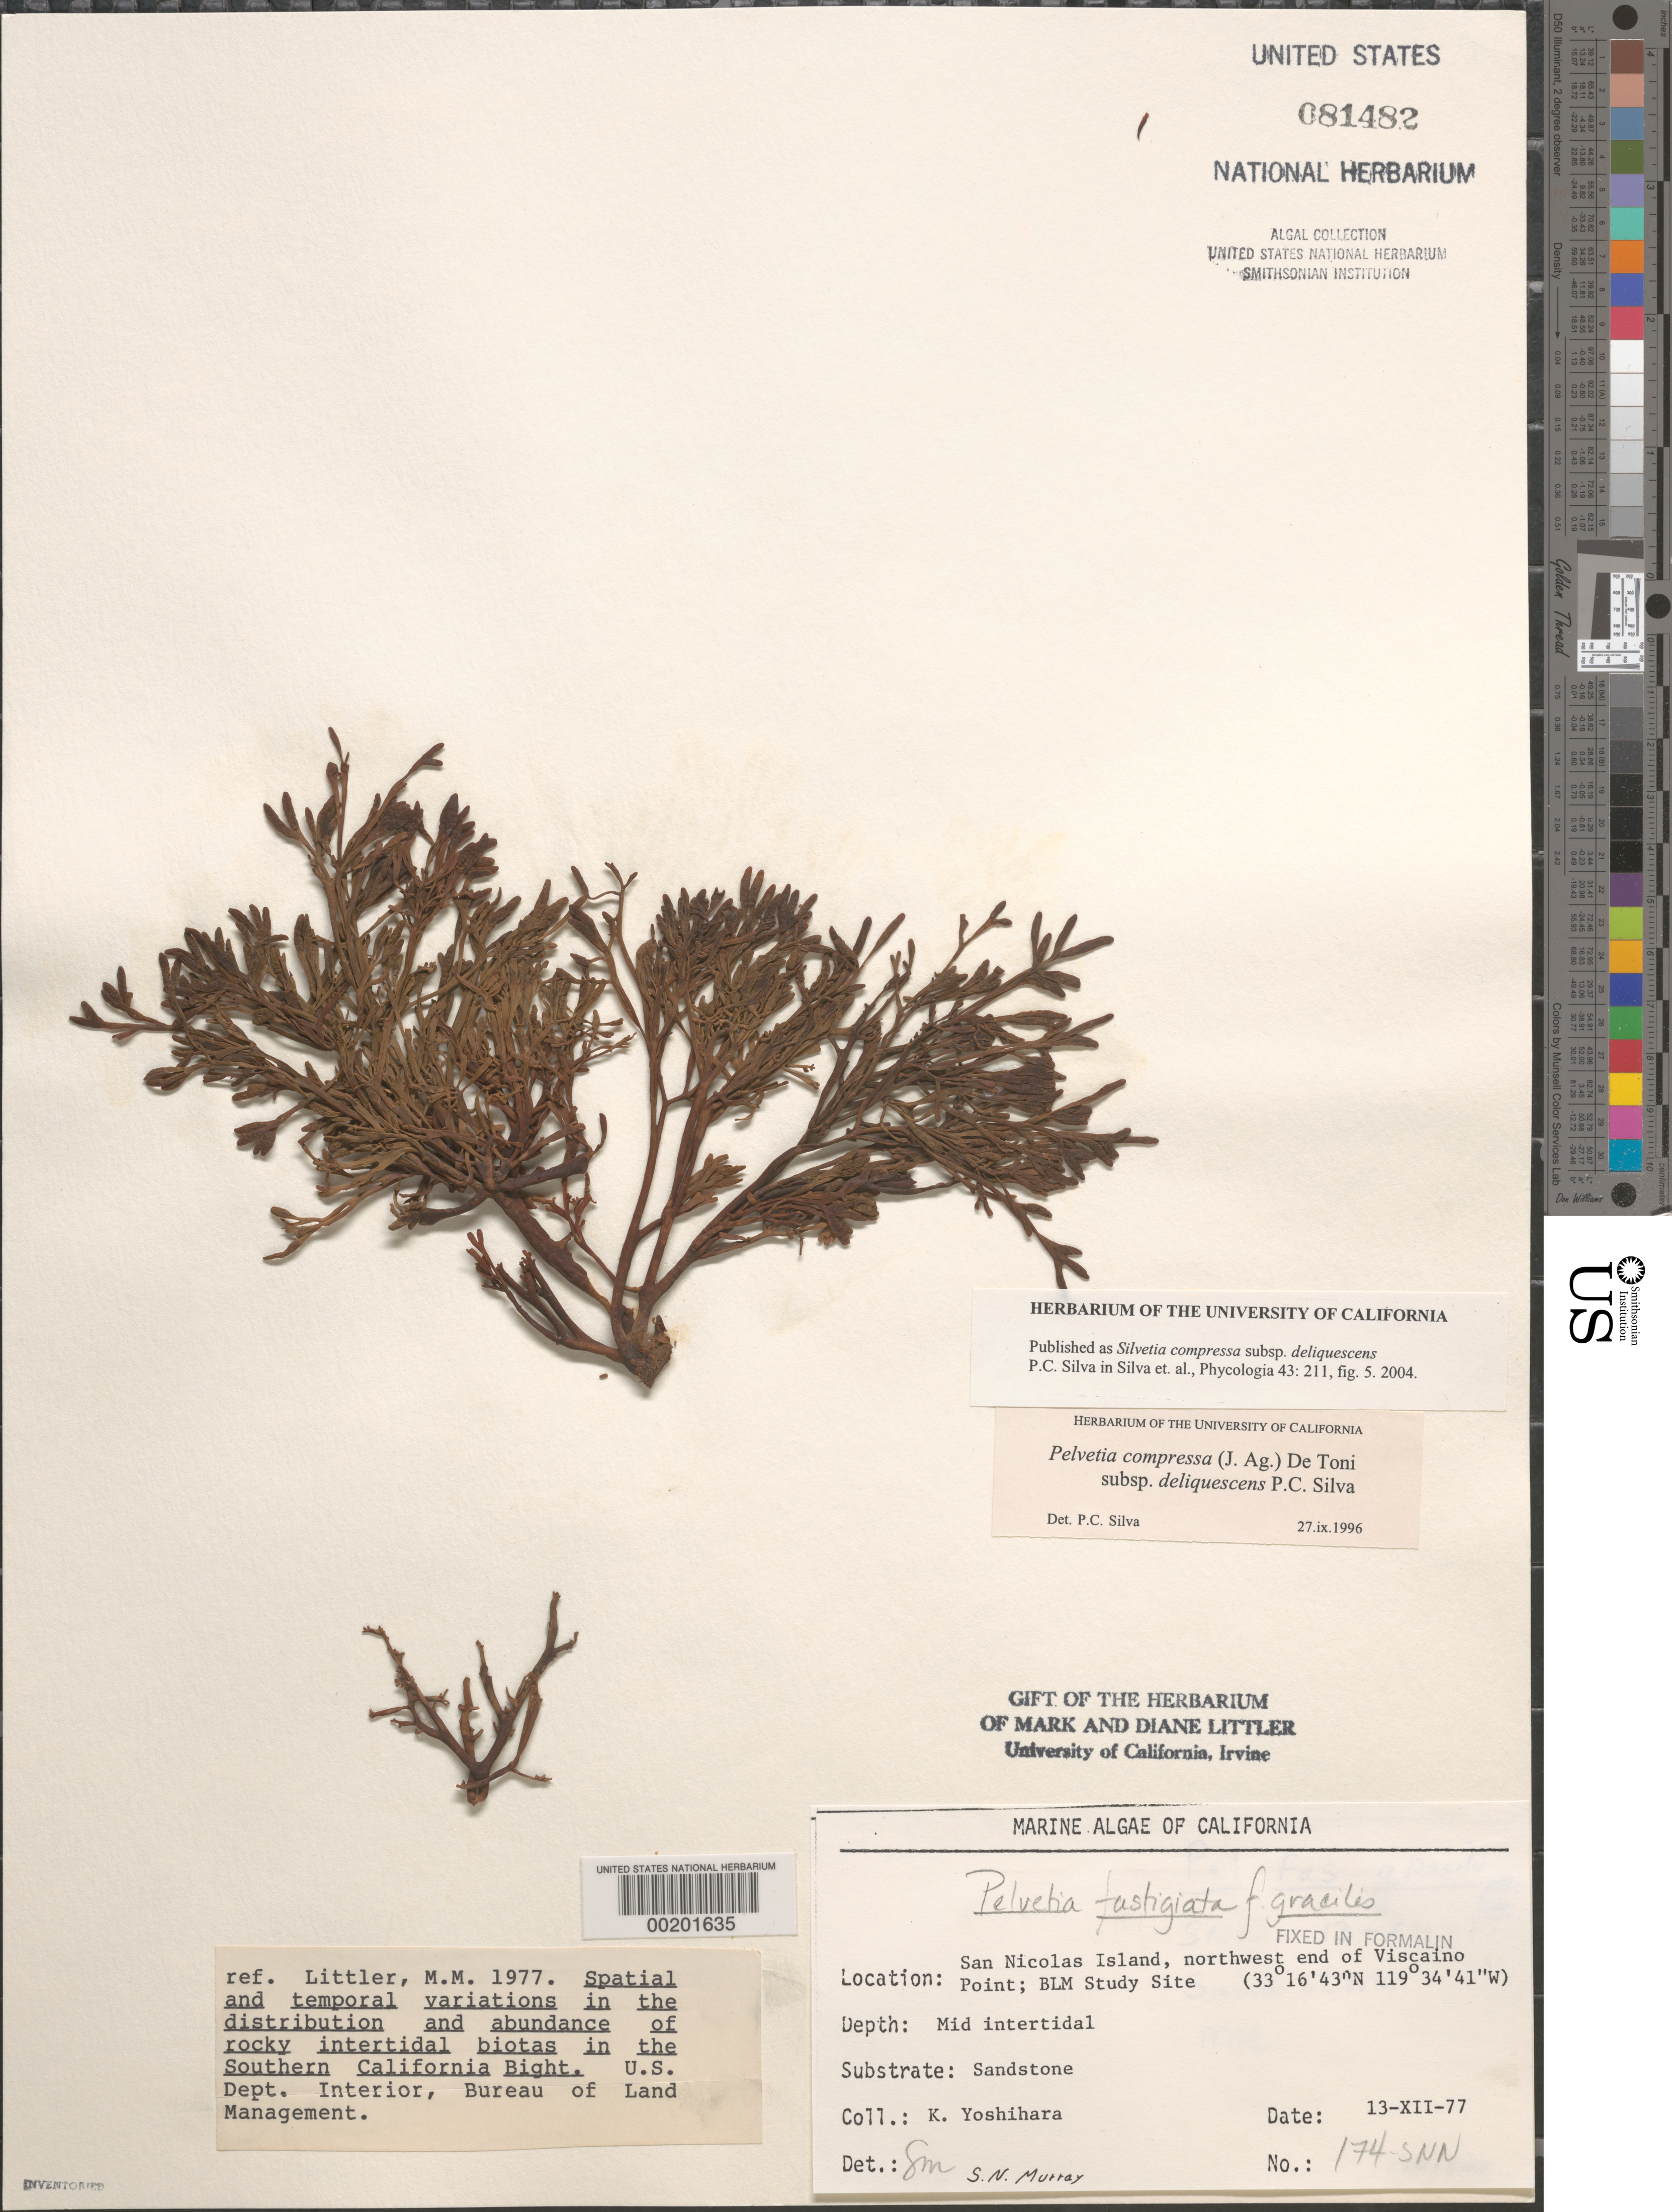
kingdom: Chromista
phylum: Ochrophyta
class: Phaeophyceae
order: Fucales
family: Fucaceae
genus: Silvetia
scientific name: Silvetia compressa subsp. deliquescens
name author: P.C. Silva in P.C. Silva et al.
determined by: Silva, P. C.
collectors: K. Yoshihara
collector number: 174-SNN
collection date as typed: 13 Dec 1977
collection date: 1977-12-13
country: United States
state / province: California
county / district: Ventura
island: San Nicolas Island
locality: Northwest end of Vizcaino Point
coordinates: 33 16'43"N, 119 34'41"W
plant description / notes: BLM-SOCALBIGHT Rocky Intertidal Survey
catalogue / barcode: US 81482